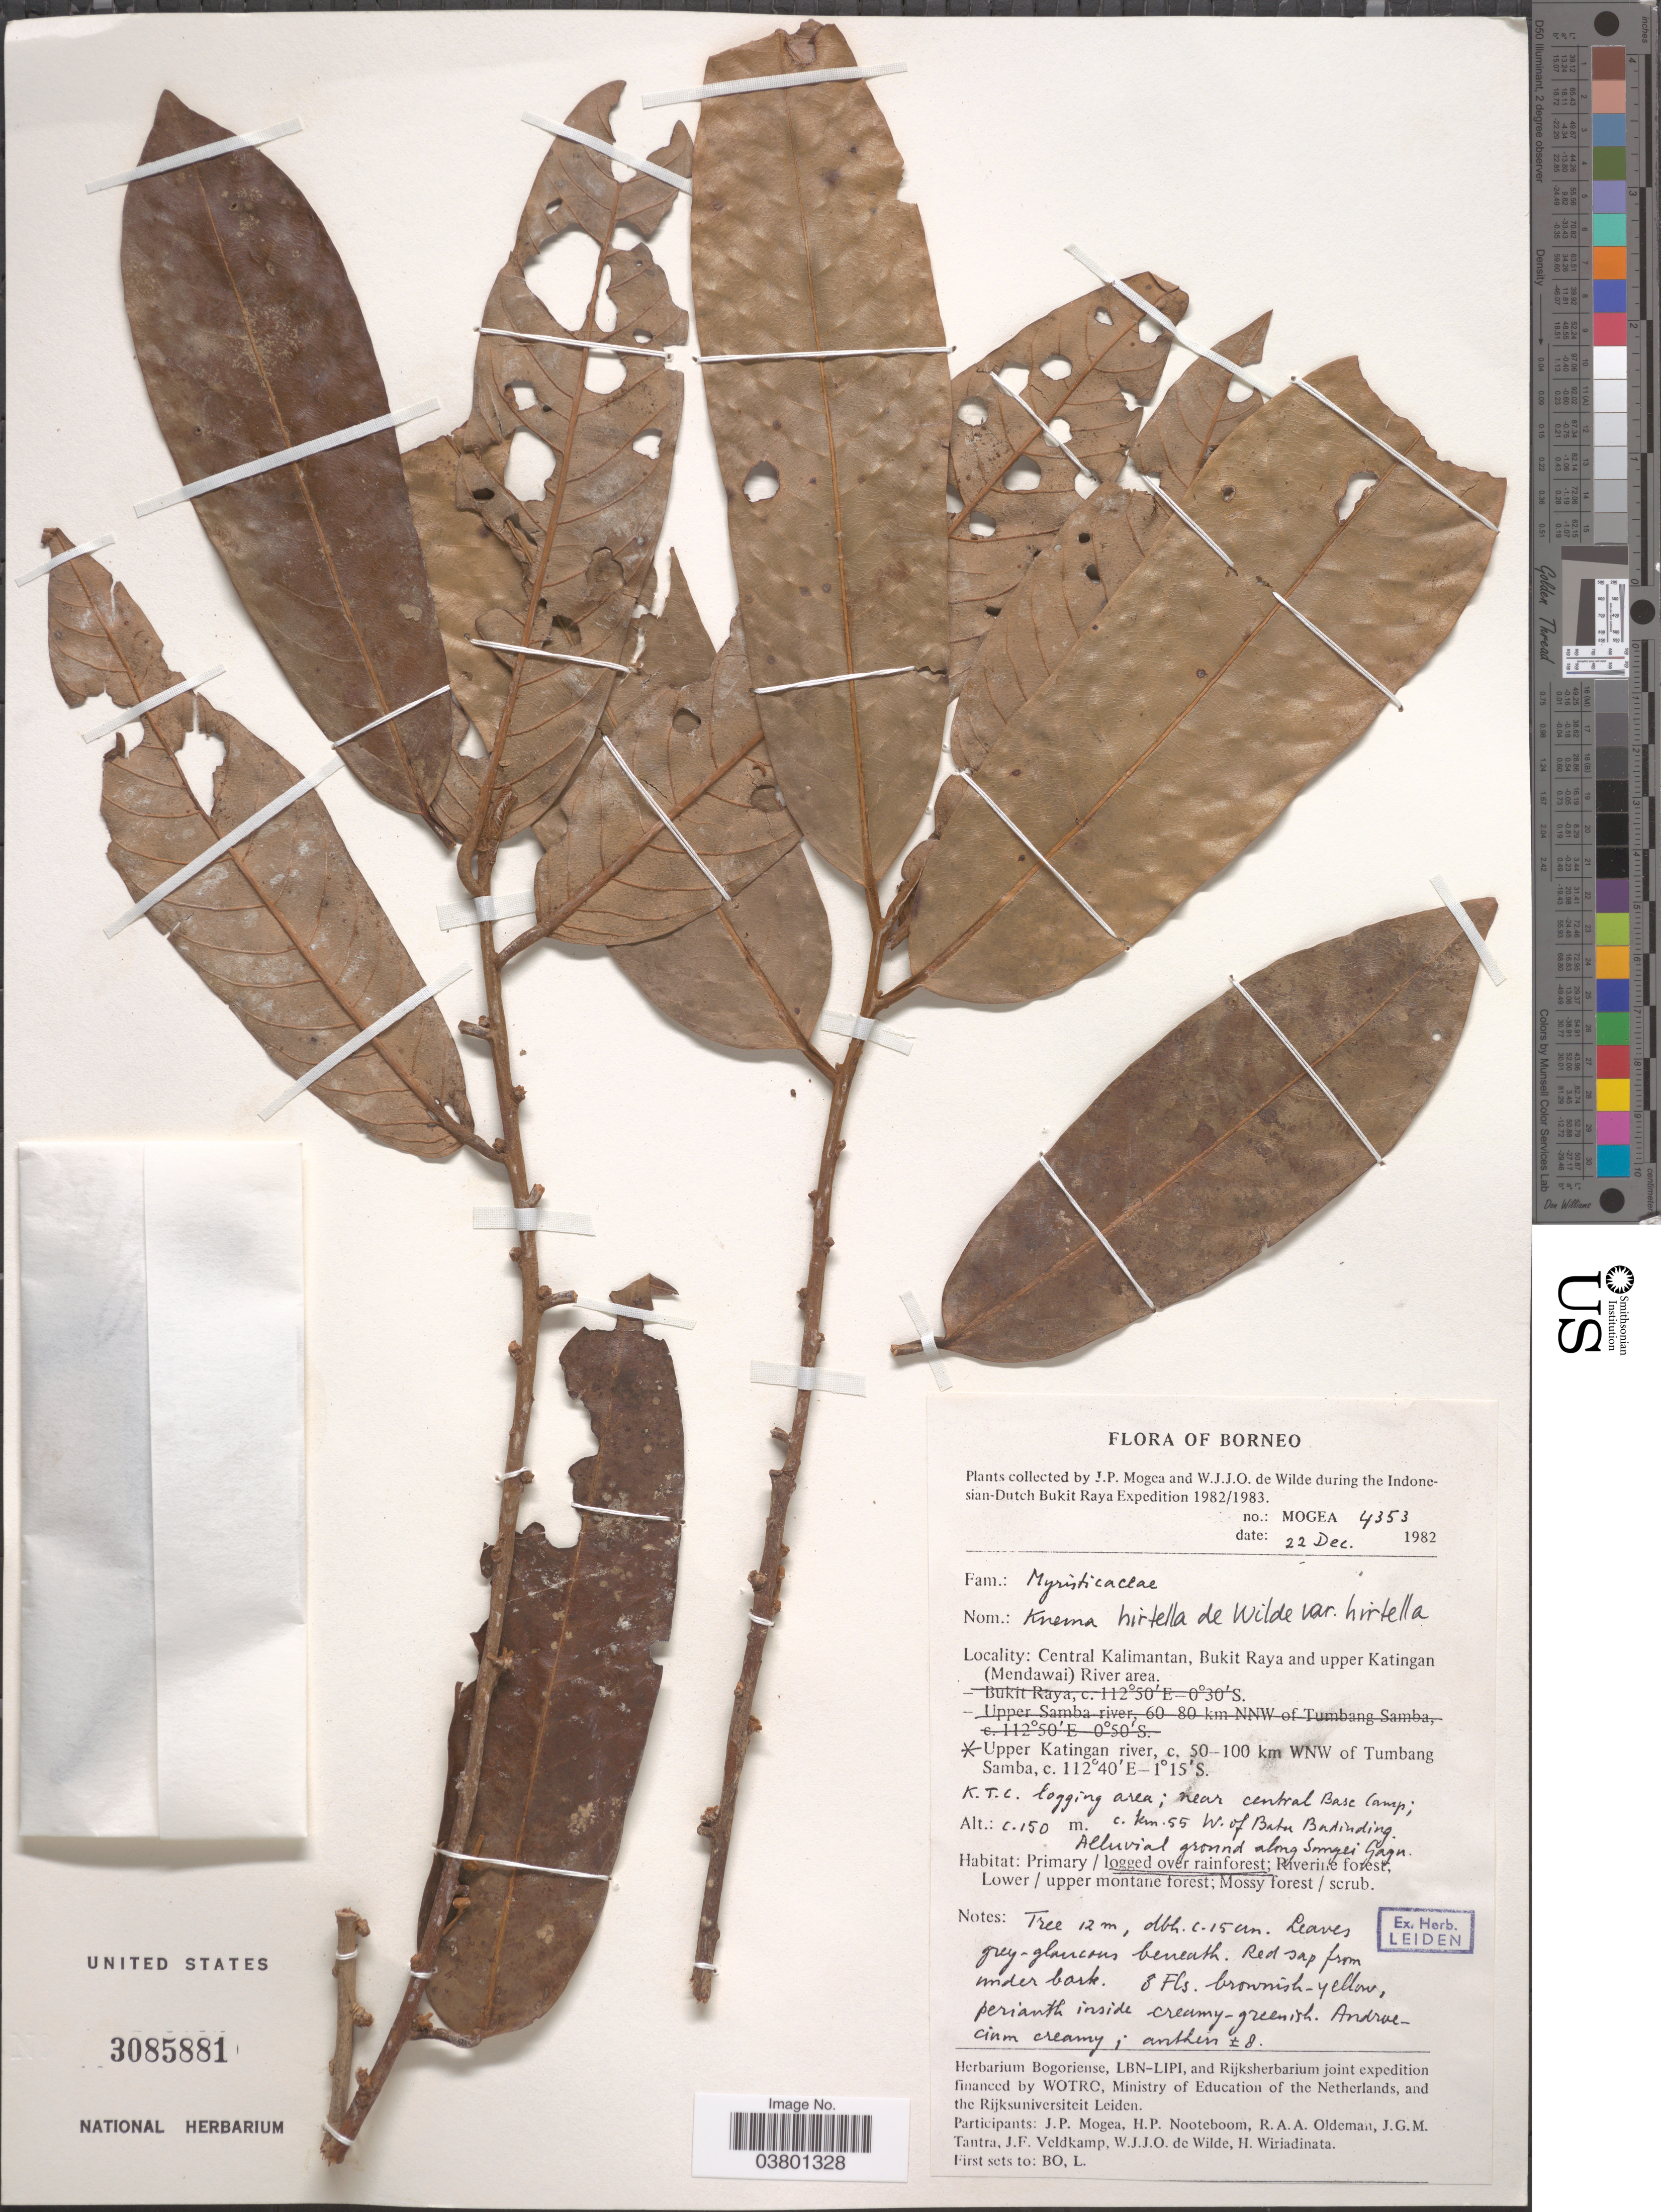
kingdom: Plantae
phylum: Tracheophyta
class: Magnoliopsida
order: Magnoliales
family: Myristicaceae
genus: Knema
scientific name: Knema hirtella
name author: W.J. de Wilde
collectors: J. Mogea & W. J. de Wilde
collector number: Mogea 4353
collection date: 1982-12-22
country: Indonesia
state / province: Kalimantan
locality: Central Kalmantan, Bukit Raya and upper Katinga (Mendawai) River area. Upper Katingan river, c. 50-100 km WNW of Tumbang Samba. K. T. C. logging area; near Central Base Camp; c. km. 55 W. of Batu Badinding. Alluvial ground along Sungei Gayn [interpreted].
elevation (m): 150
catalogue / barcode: US 3085881